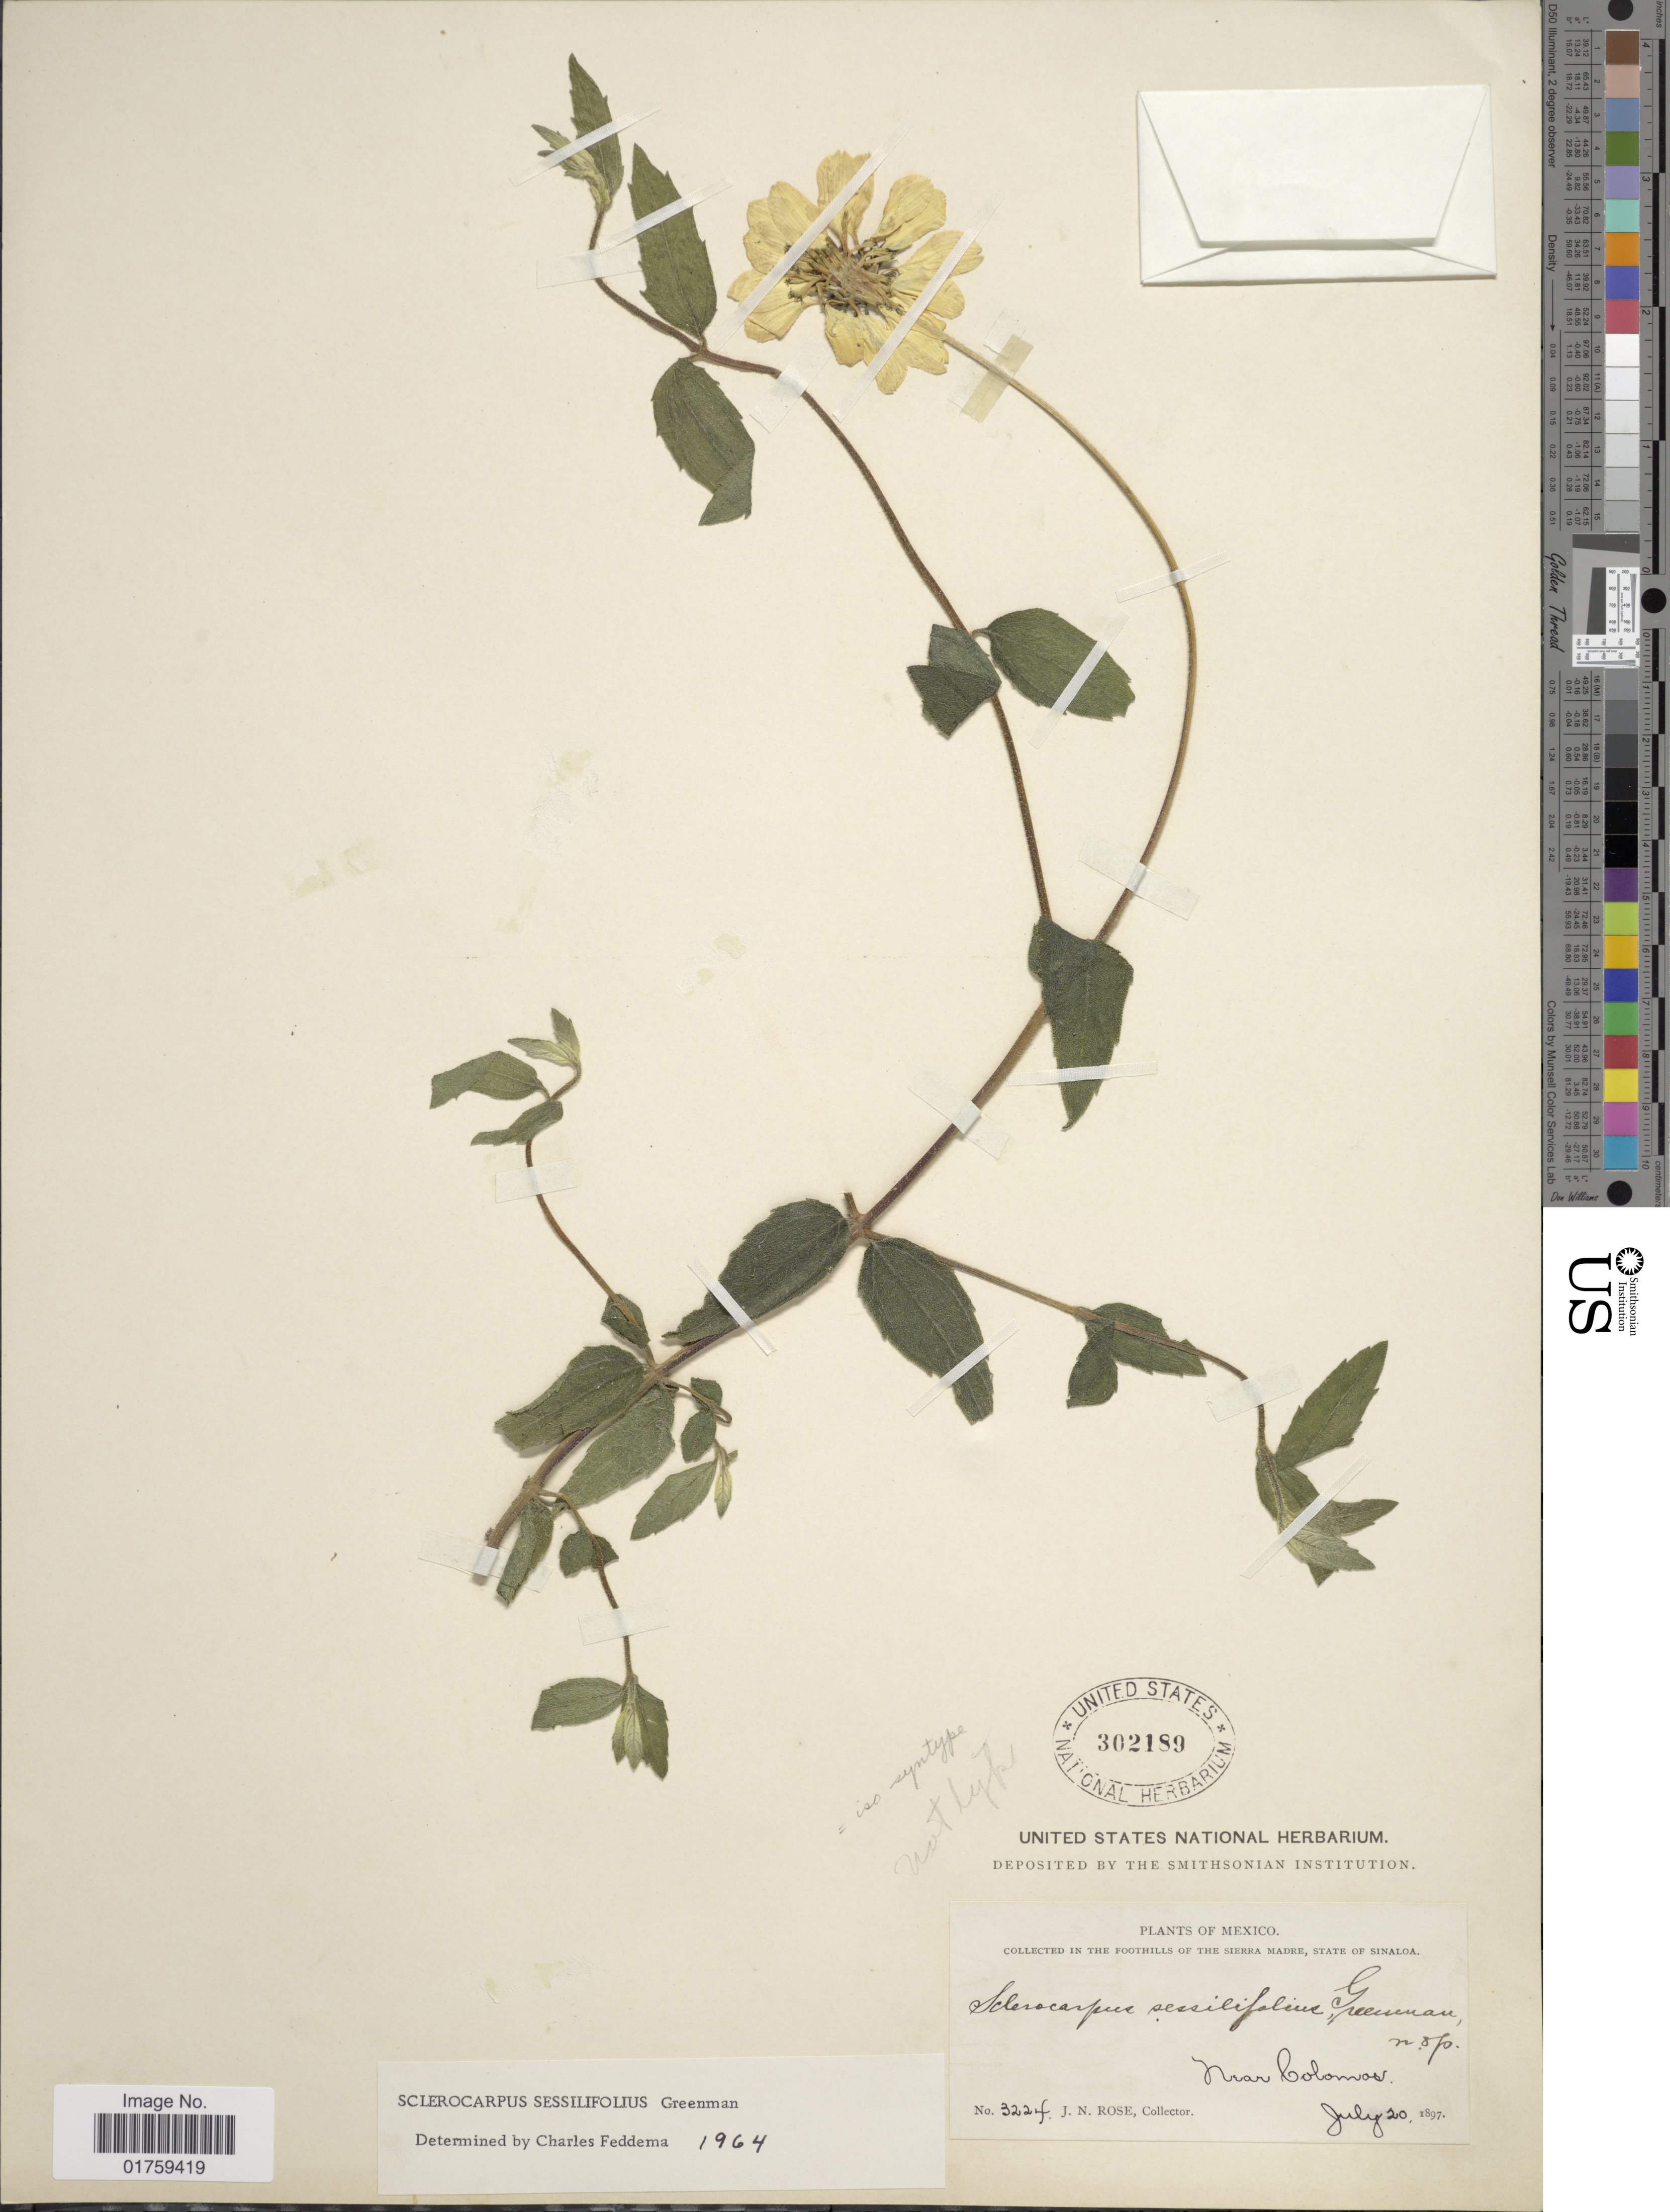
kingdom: Plantae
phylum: Tracheophyta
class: Magnoliopsida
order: Asterales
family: Asteraceae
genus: Sclerocarpus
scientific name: Sclerocarpus sessilifolius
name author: Greenm.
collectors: J. N. Rose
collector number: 3224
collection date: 1897-07-20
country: Mexico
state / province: Sinaloa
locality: In the foothills of The Sierra Madre, State of Sinaloa. Near Colomos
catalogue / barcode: US 302189